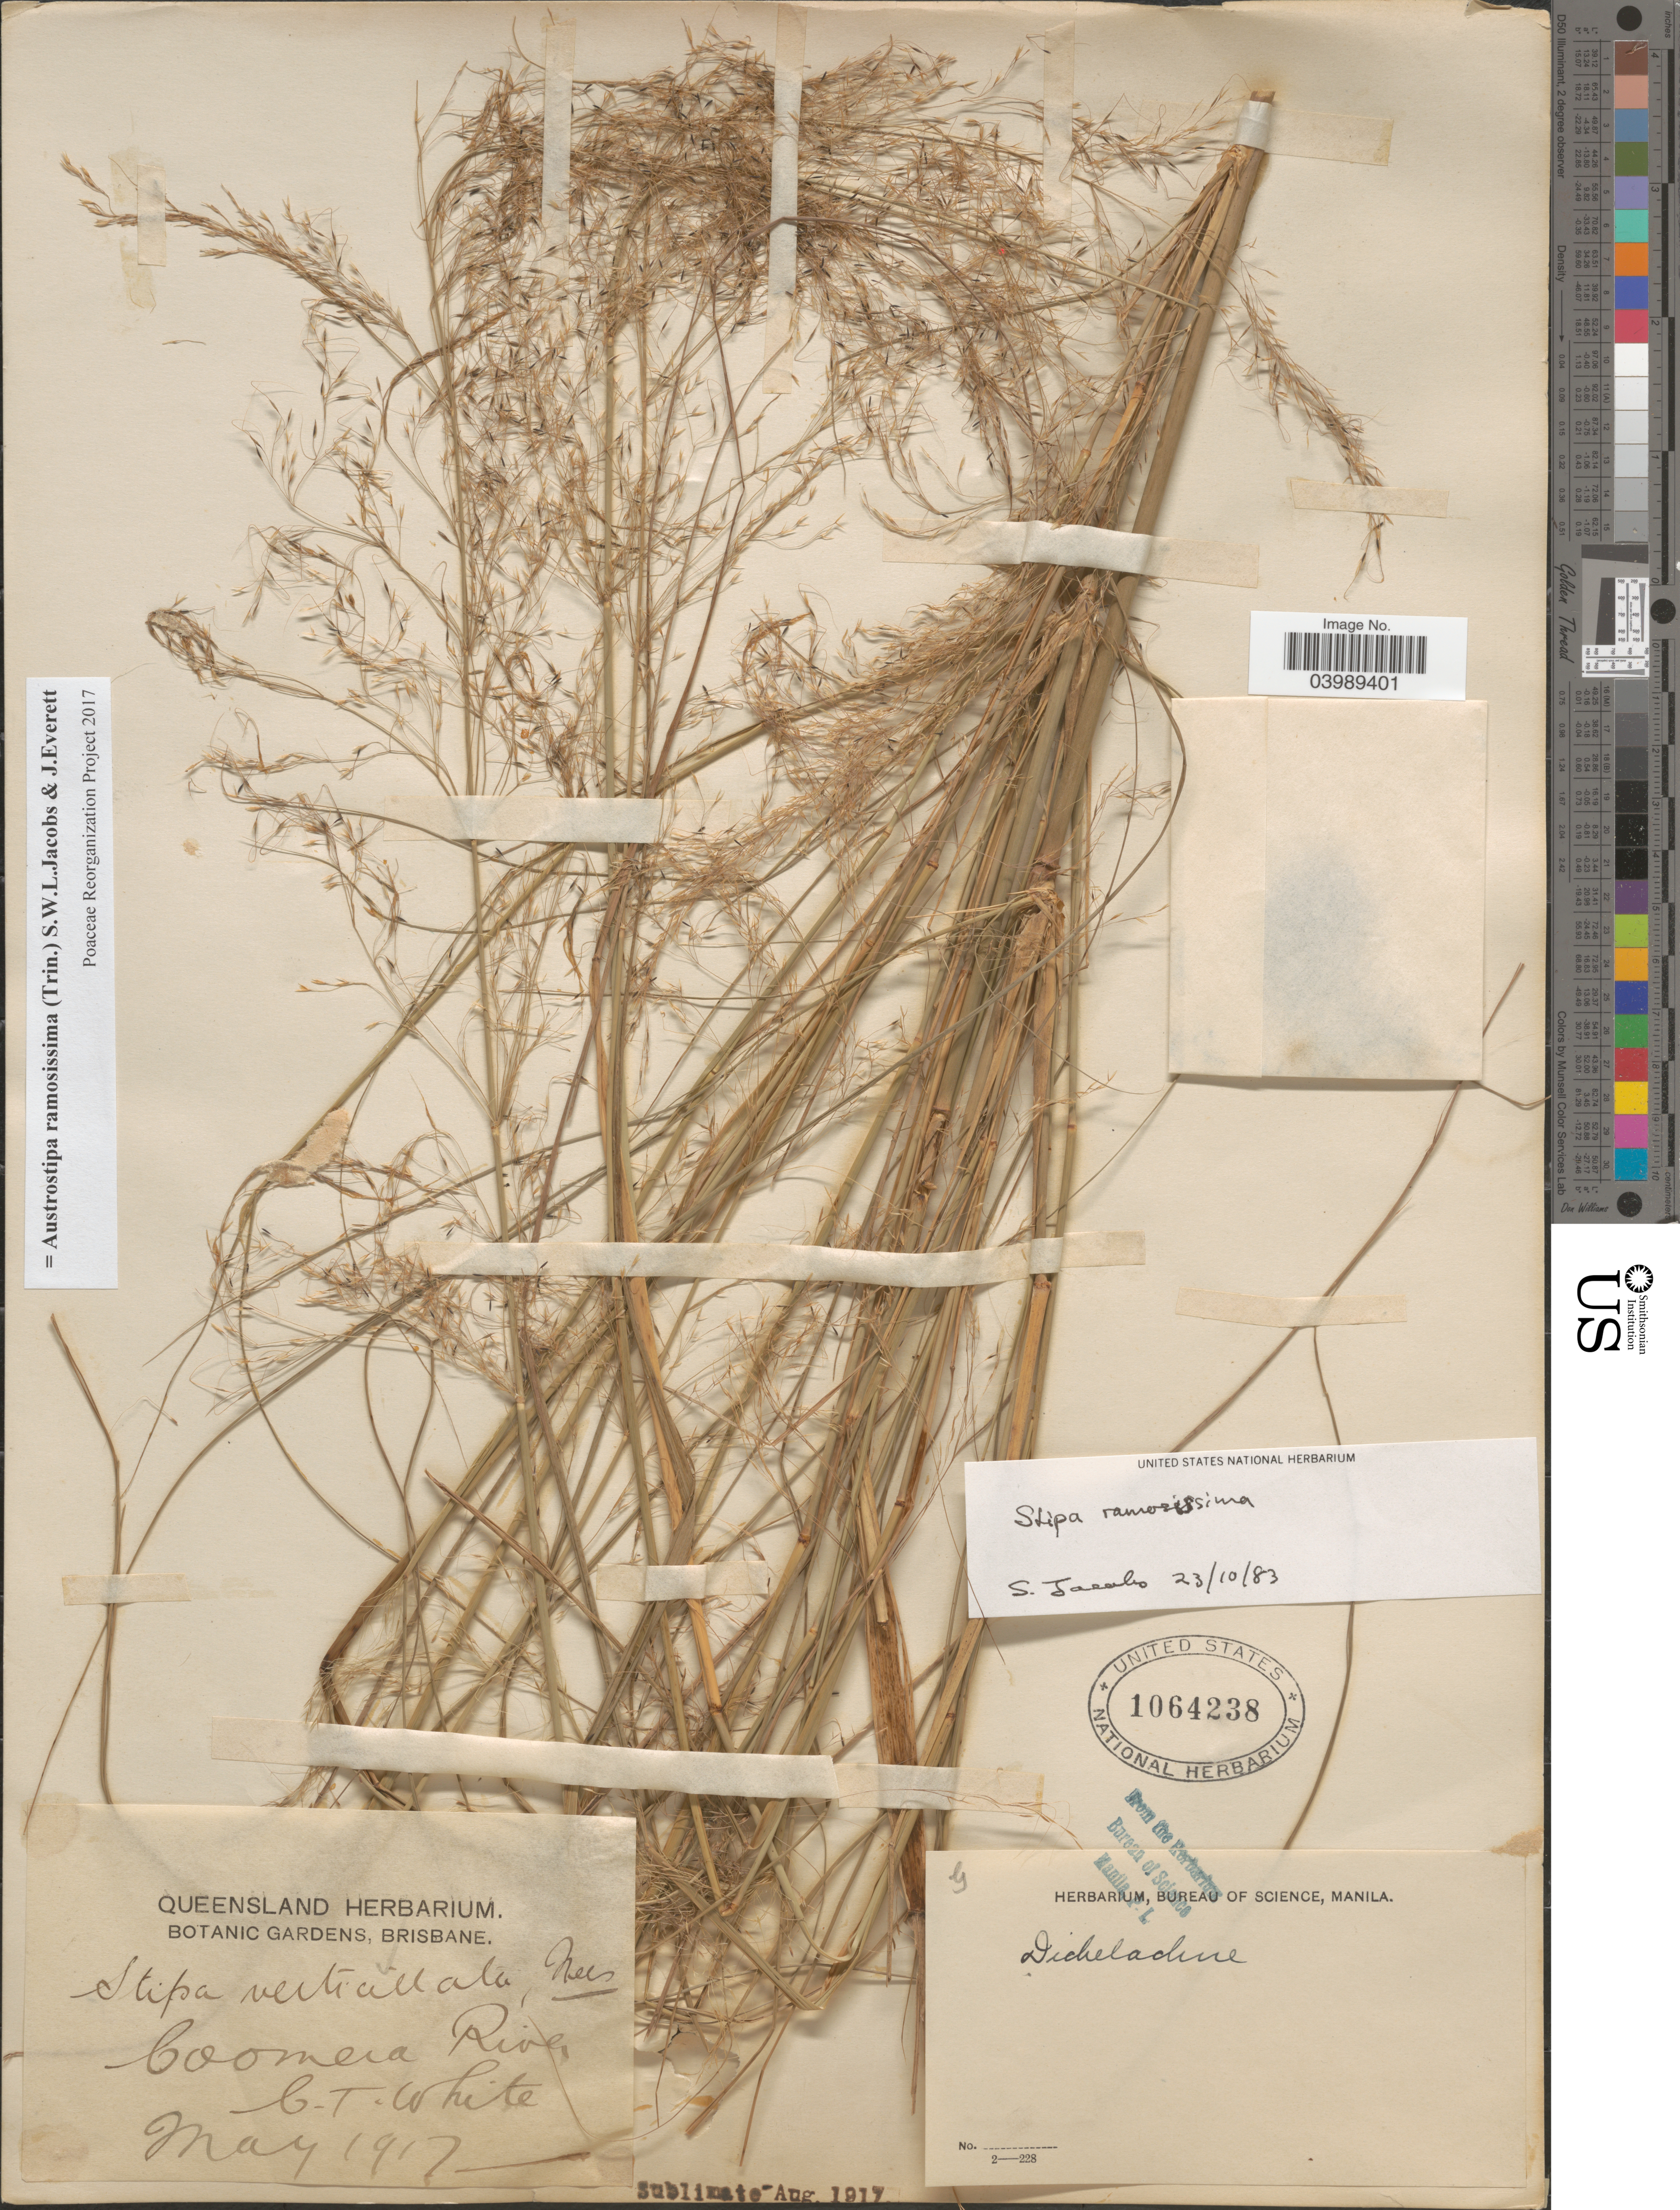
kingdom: Plantae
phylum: Tracheophyta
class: Liliopsida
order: Poales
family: Poaceae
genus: Austrostipa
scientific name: Austrostipa ramosissima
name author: (Trin.) S.W.L. Jacobs & J. Everett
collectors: G. T. White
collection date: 1917-05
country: Australia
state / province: Queensland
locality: Coomera River.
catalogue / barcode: US 1064238